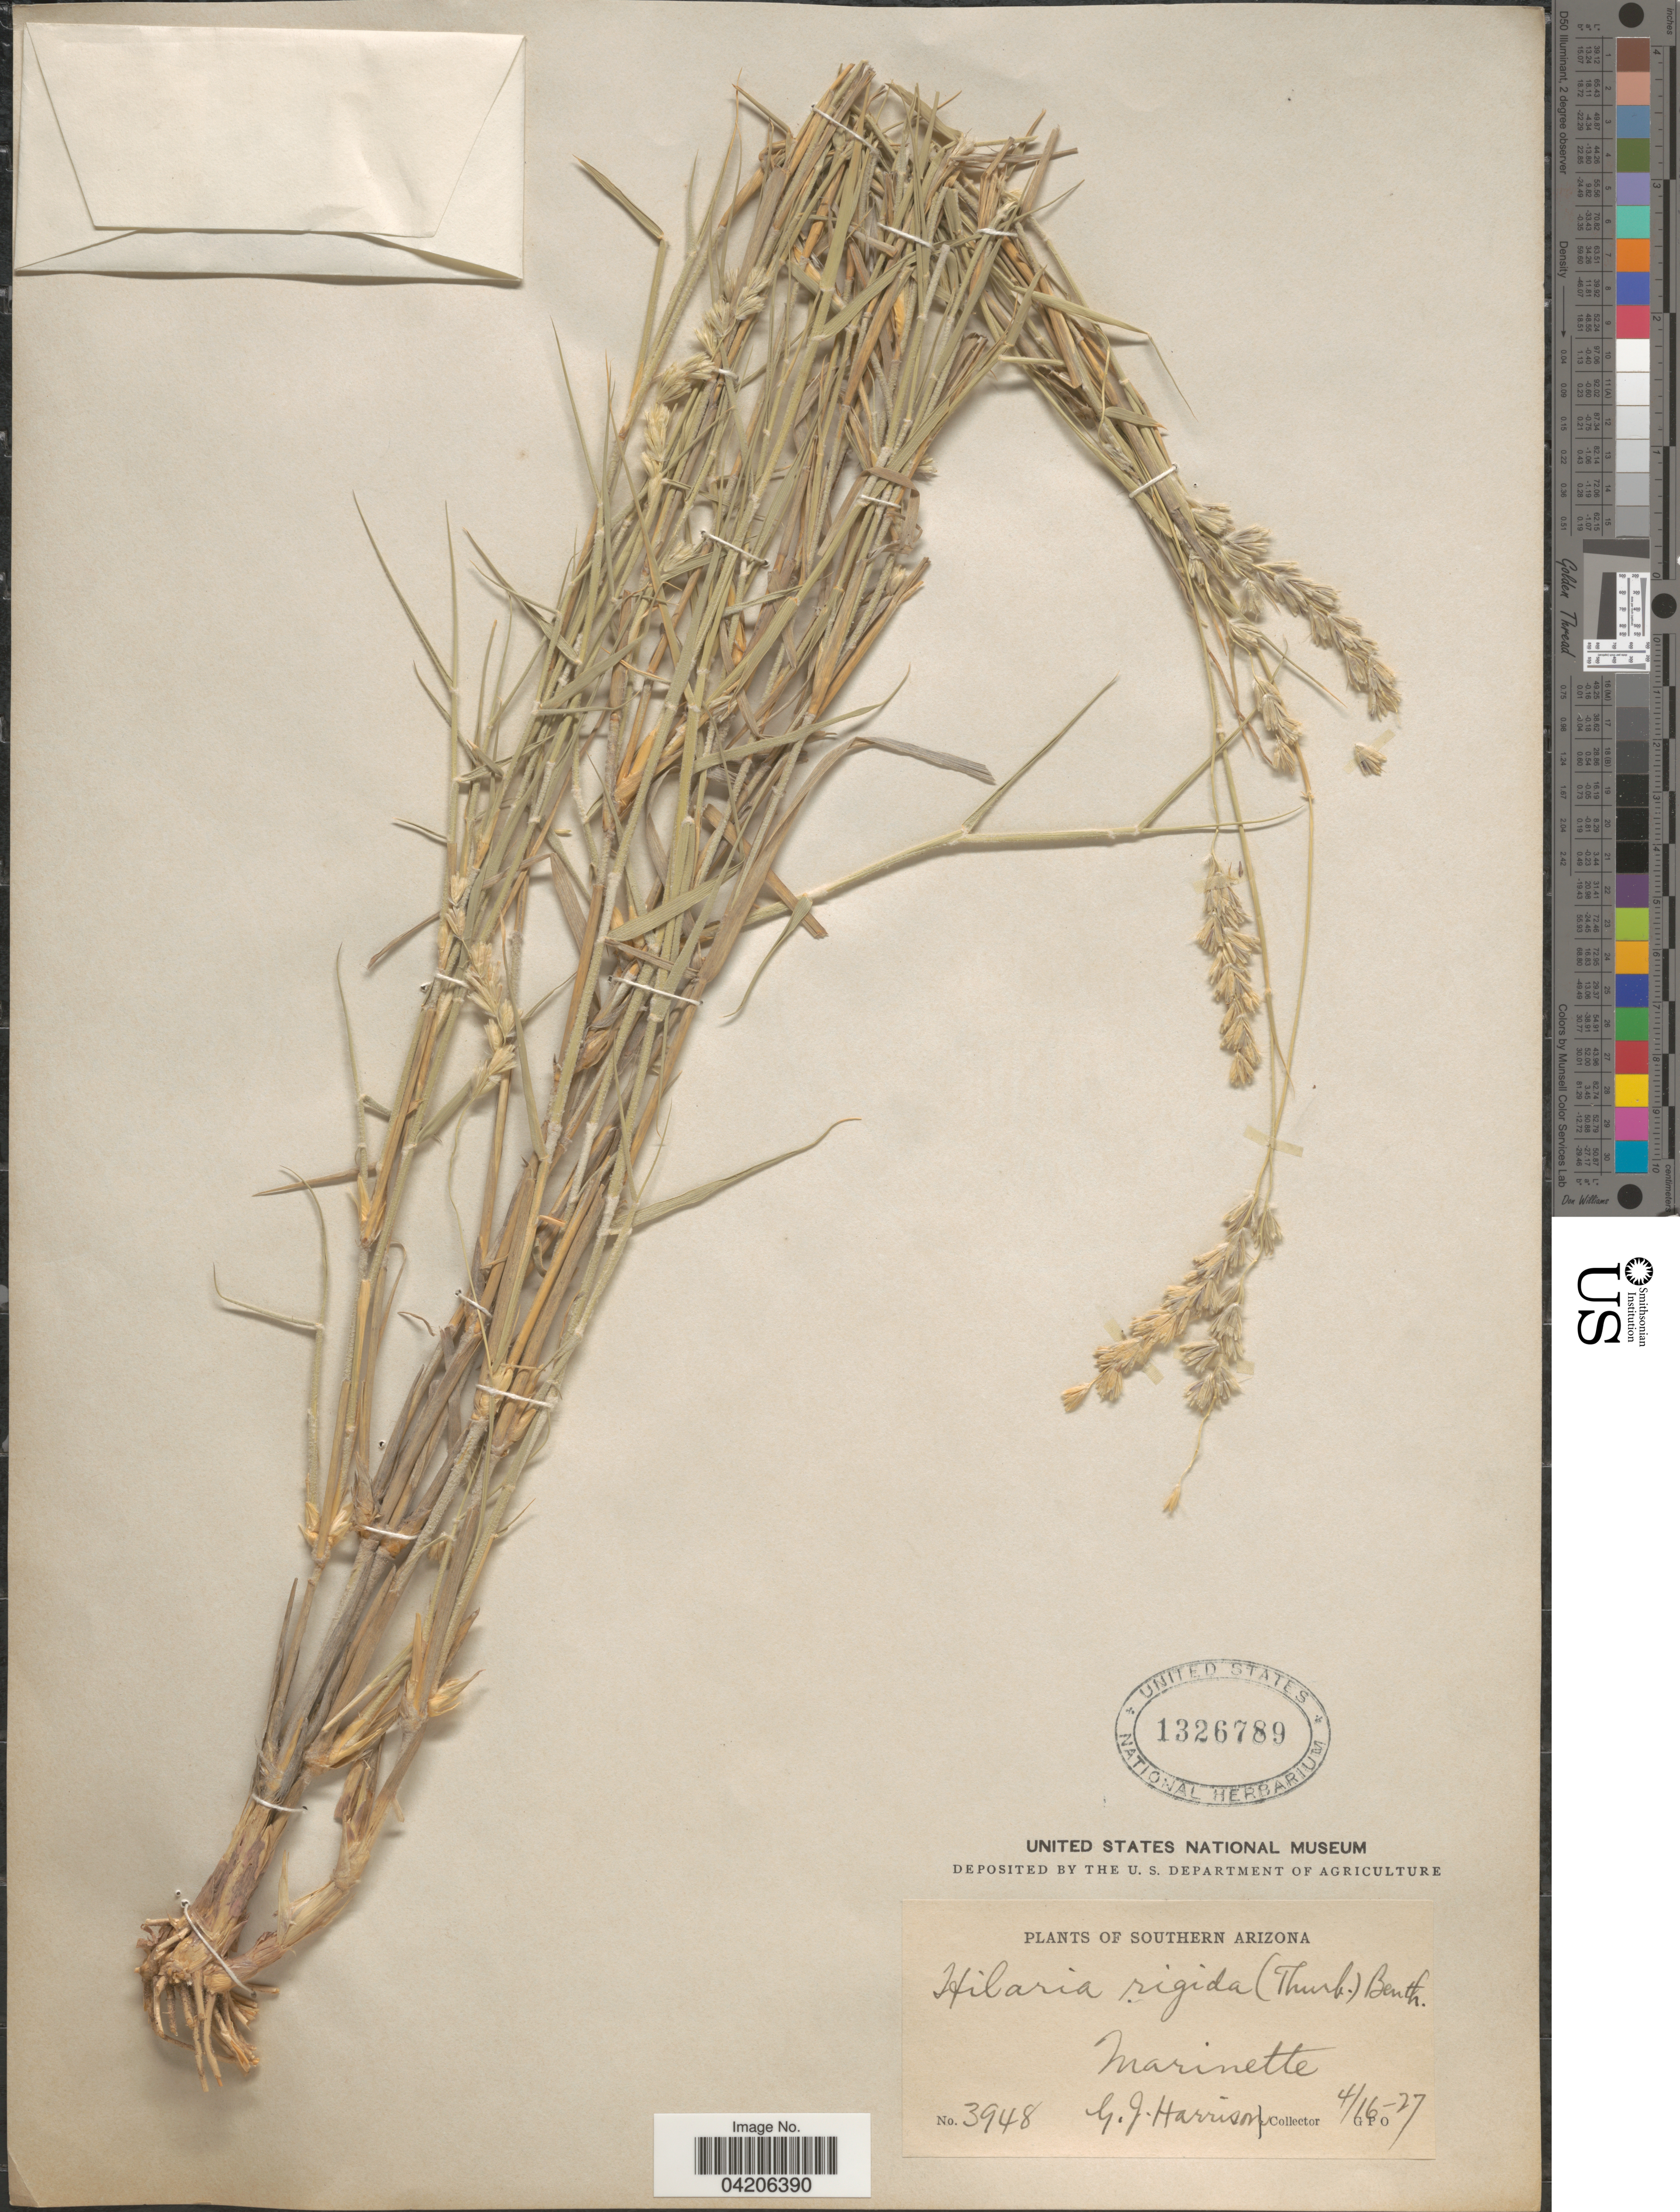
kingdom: Plantae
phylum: Tracheophyta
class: Liliopsida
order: Poales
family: Poaceae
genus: Hilaria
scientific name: Hilaria rigida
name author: (Thurb.) Benth. ex Scribn.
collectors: G. J. Harrison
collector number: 3948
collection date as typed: Transcribed d/m/y: 16/4/27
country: United States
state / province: Arizona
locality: Southern Arizona. Marinette.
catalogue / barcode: US 1326789